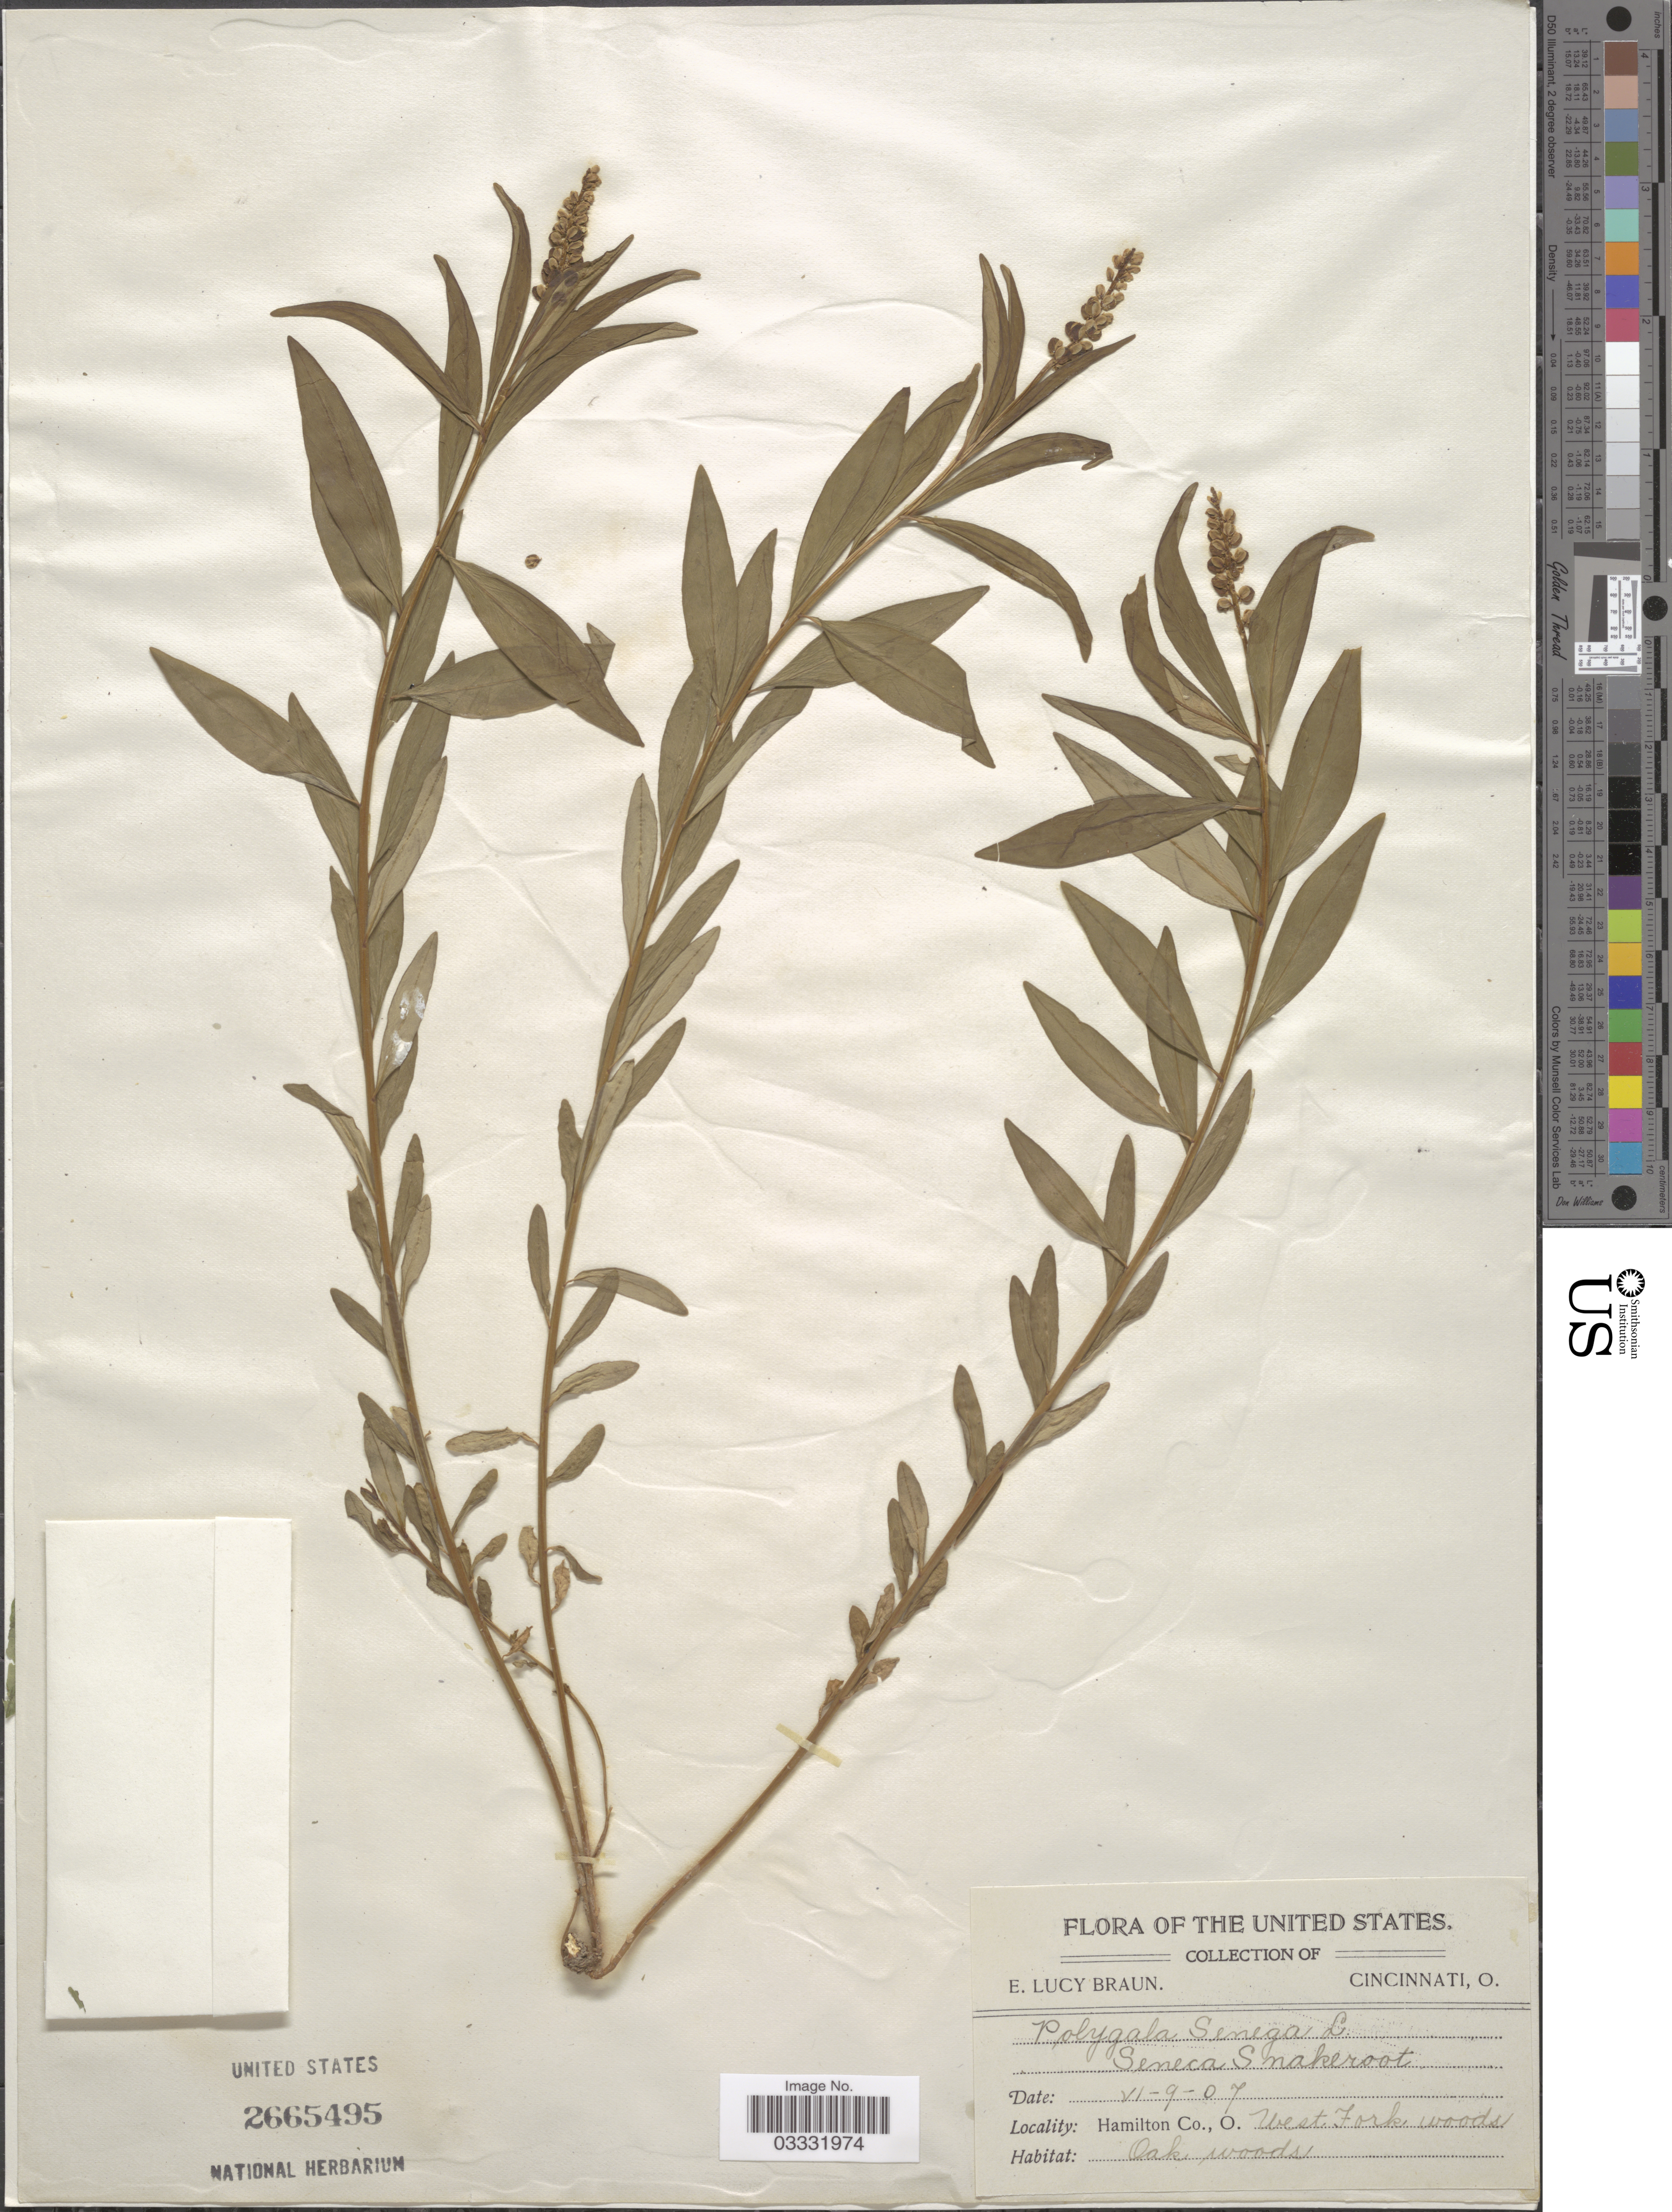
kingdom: Plantae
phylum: Tracheophyta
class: Magnoliopsida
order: Fabales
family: Polygalaceae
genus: Polygala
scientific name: Polygala senega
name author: L.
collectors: E. L. Braun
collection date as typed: Transcribed d/m/y: 9/6/7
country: United States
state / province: Ohio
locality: Hamilton Co. West Fork woods.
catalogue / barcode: US 2665495